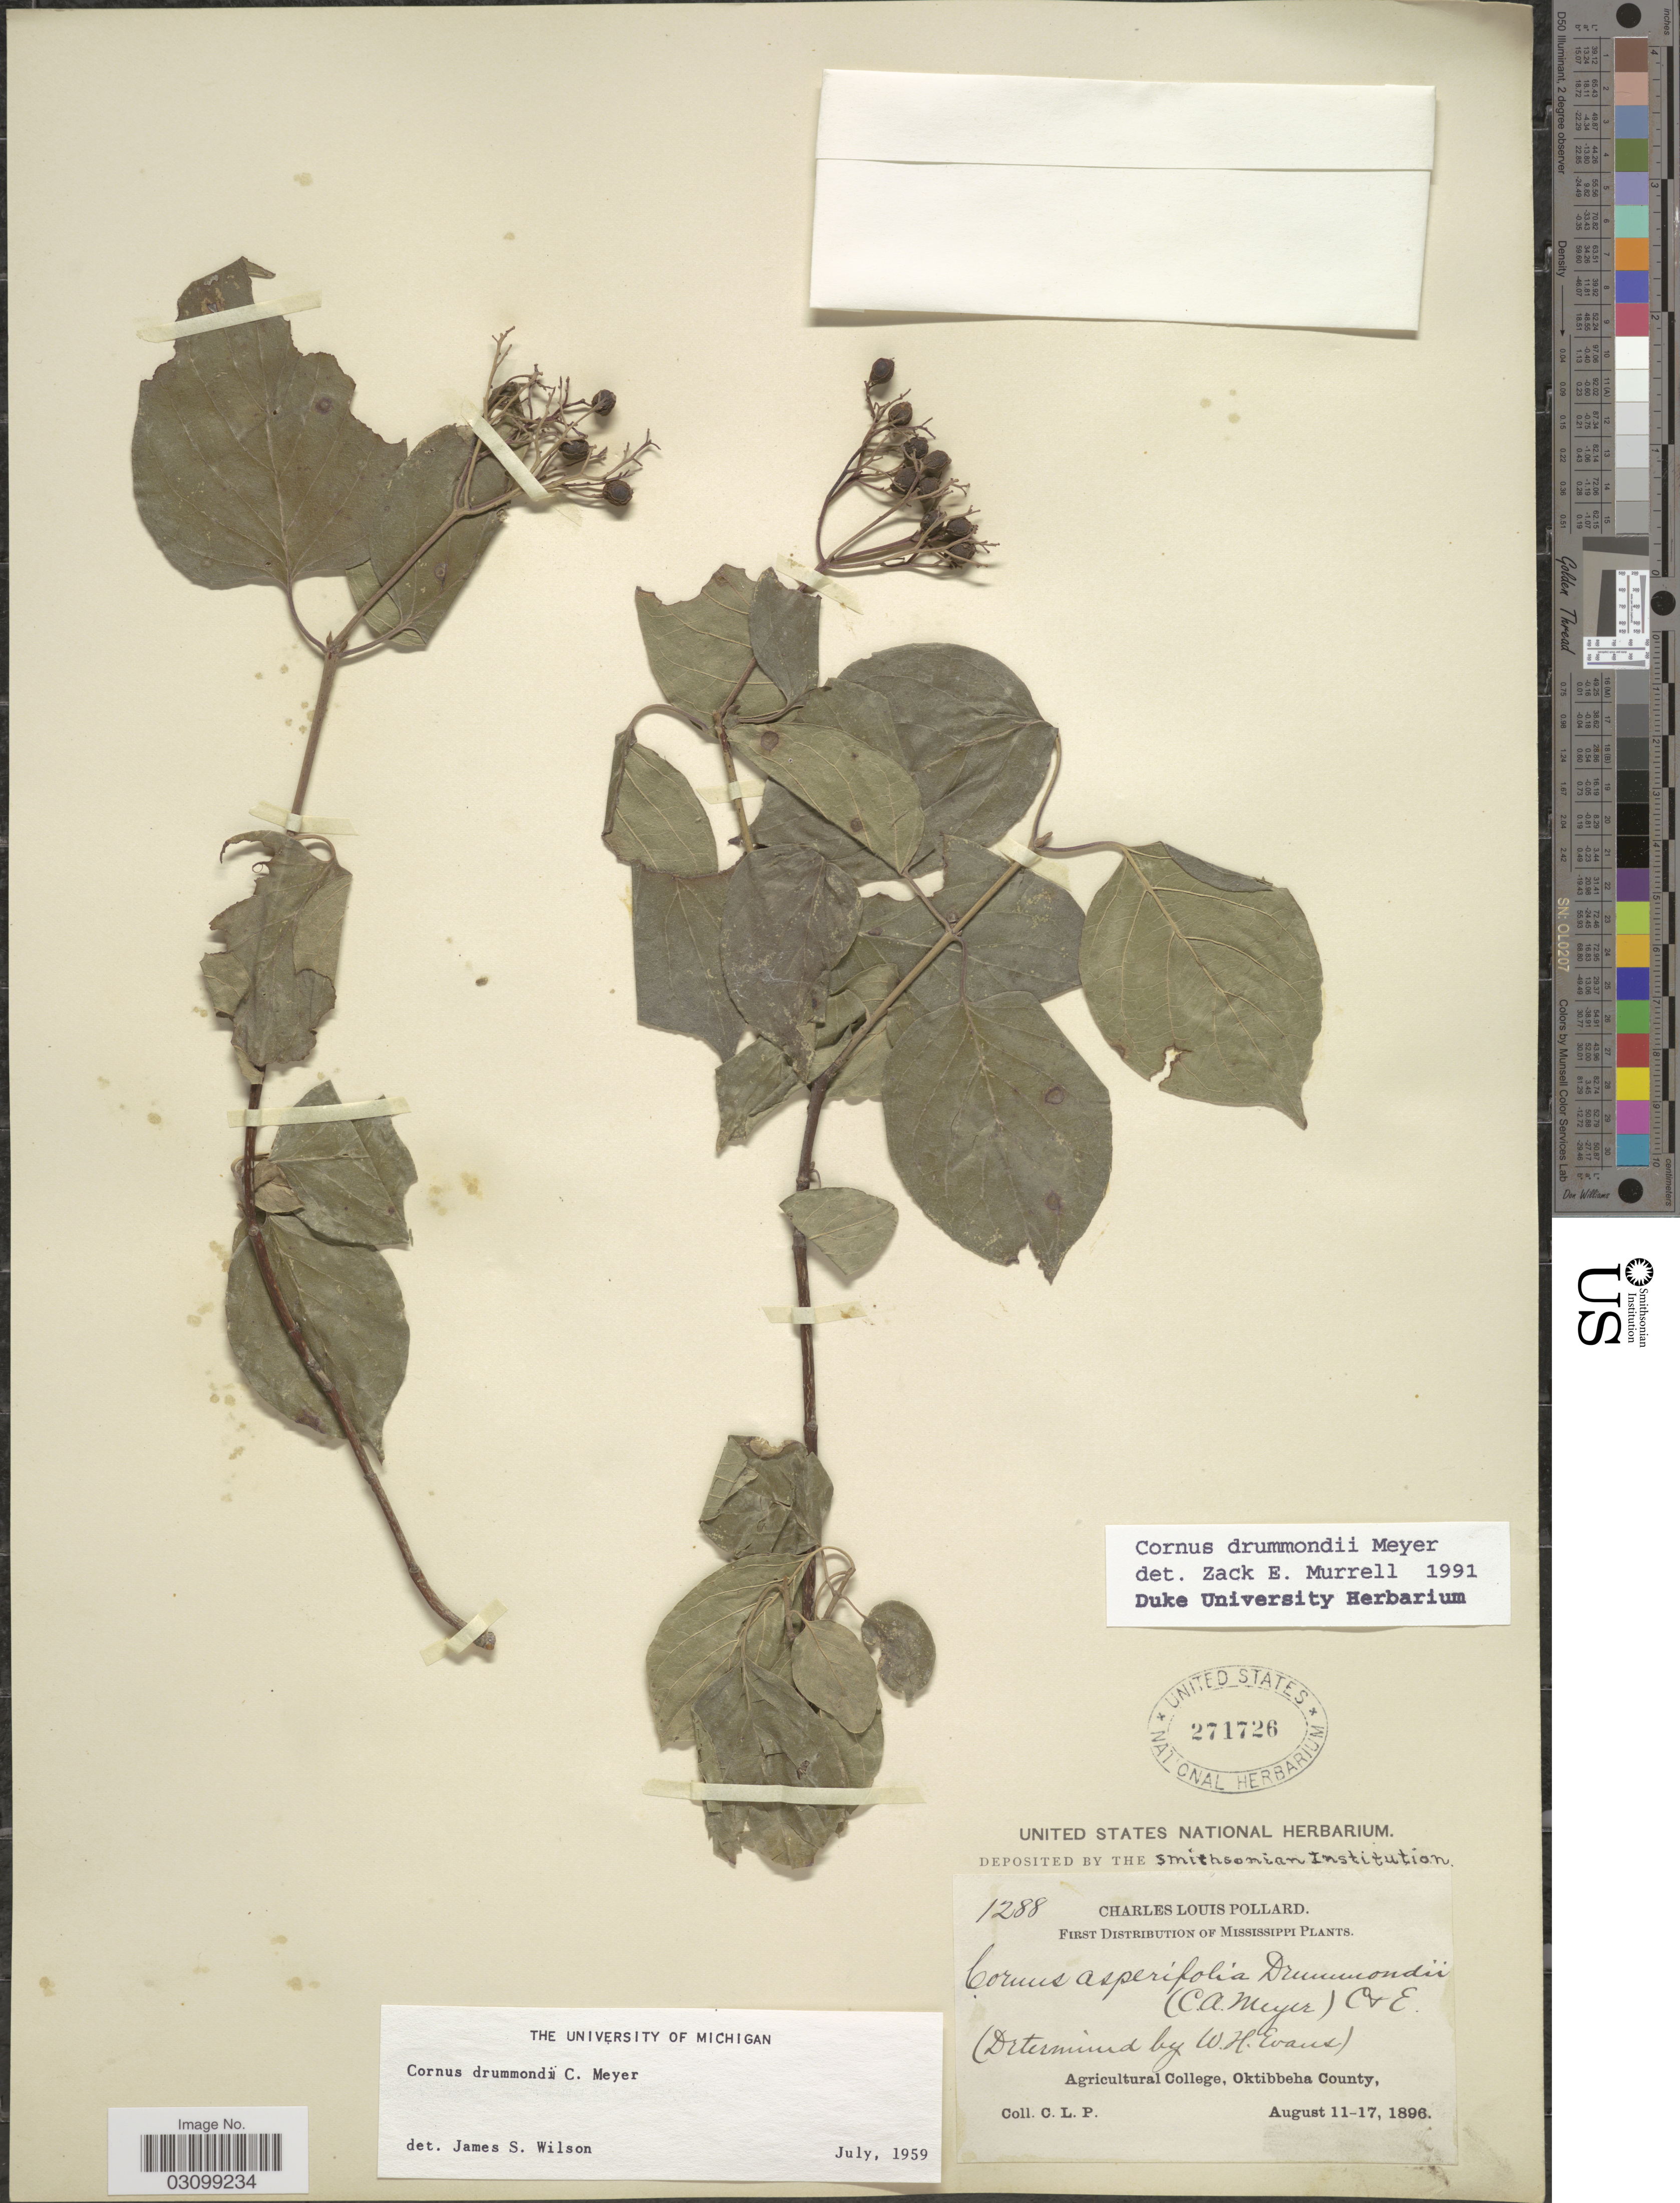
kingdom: Plantae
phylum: Tracheophyta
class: Magnoliopsida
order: Cornales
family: Cornaceae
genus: Cornus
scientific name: Cornus drummondii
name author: C.A. Mey.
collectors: C. L. Pollard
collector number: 1288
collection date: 1896-08-11/1896-08-17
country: United States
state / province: Mississippi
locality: Agricultural College, Oktibbeha County.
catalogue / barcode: US 271726